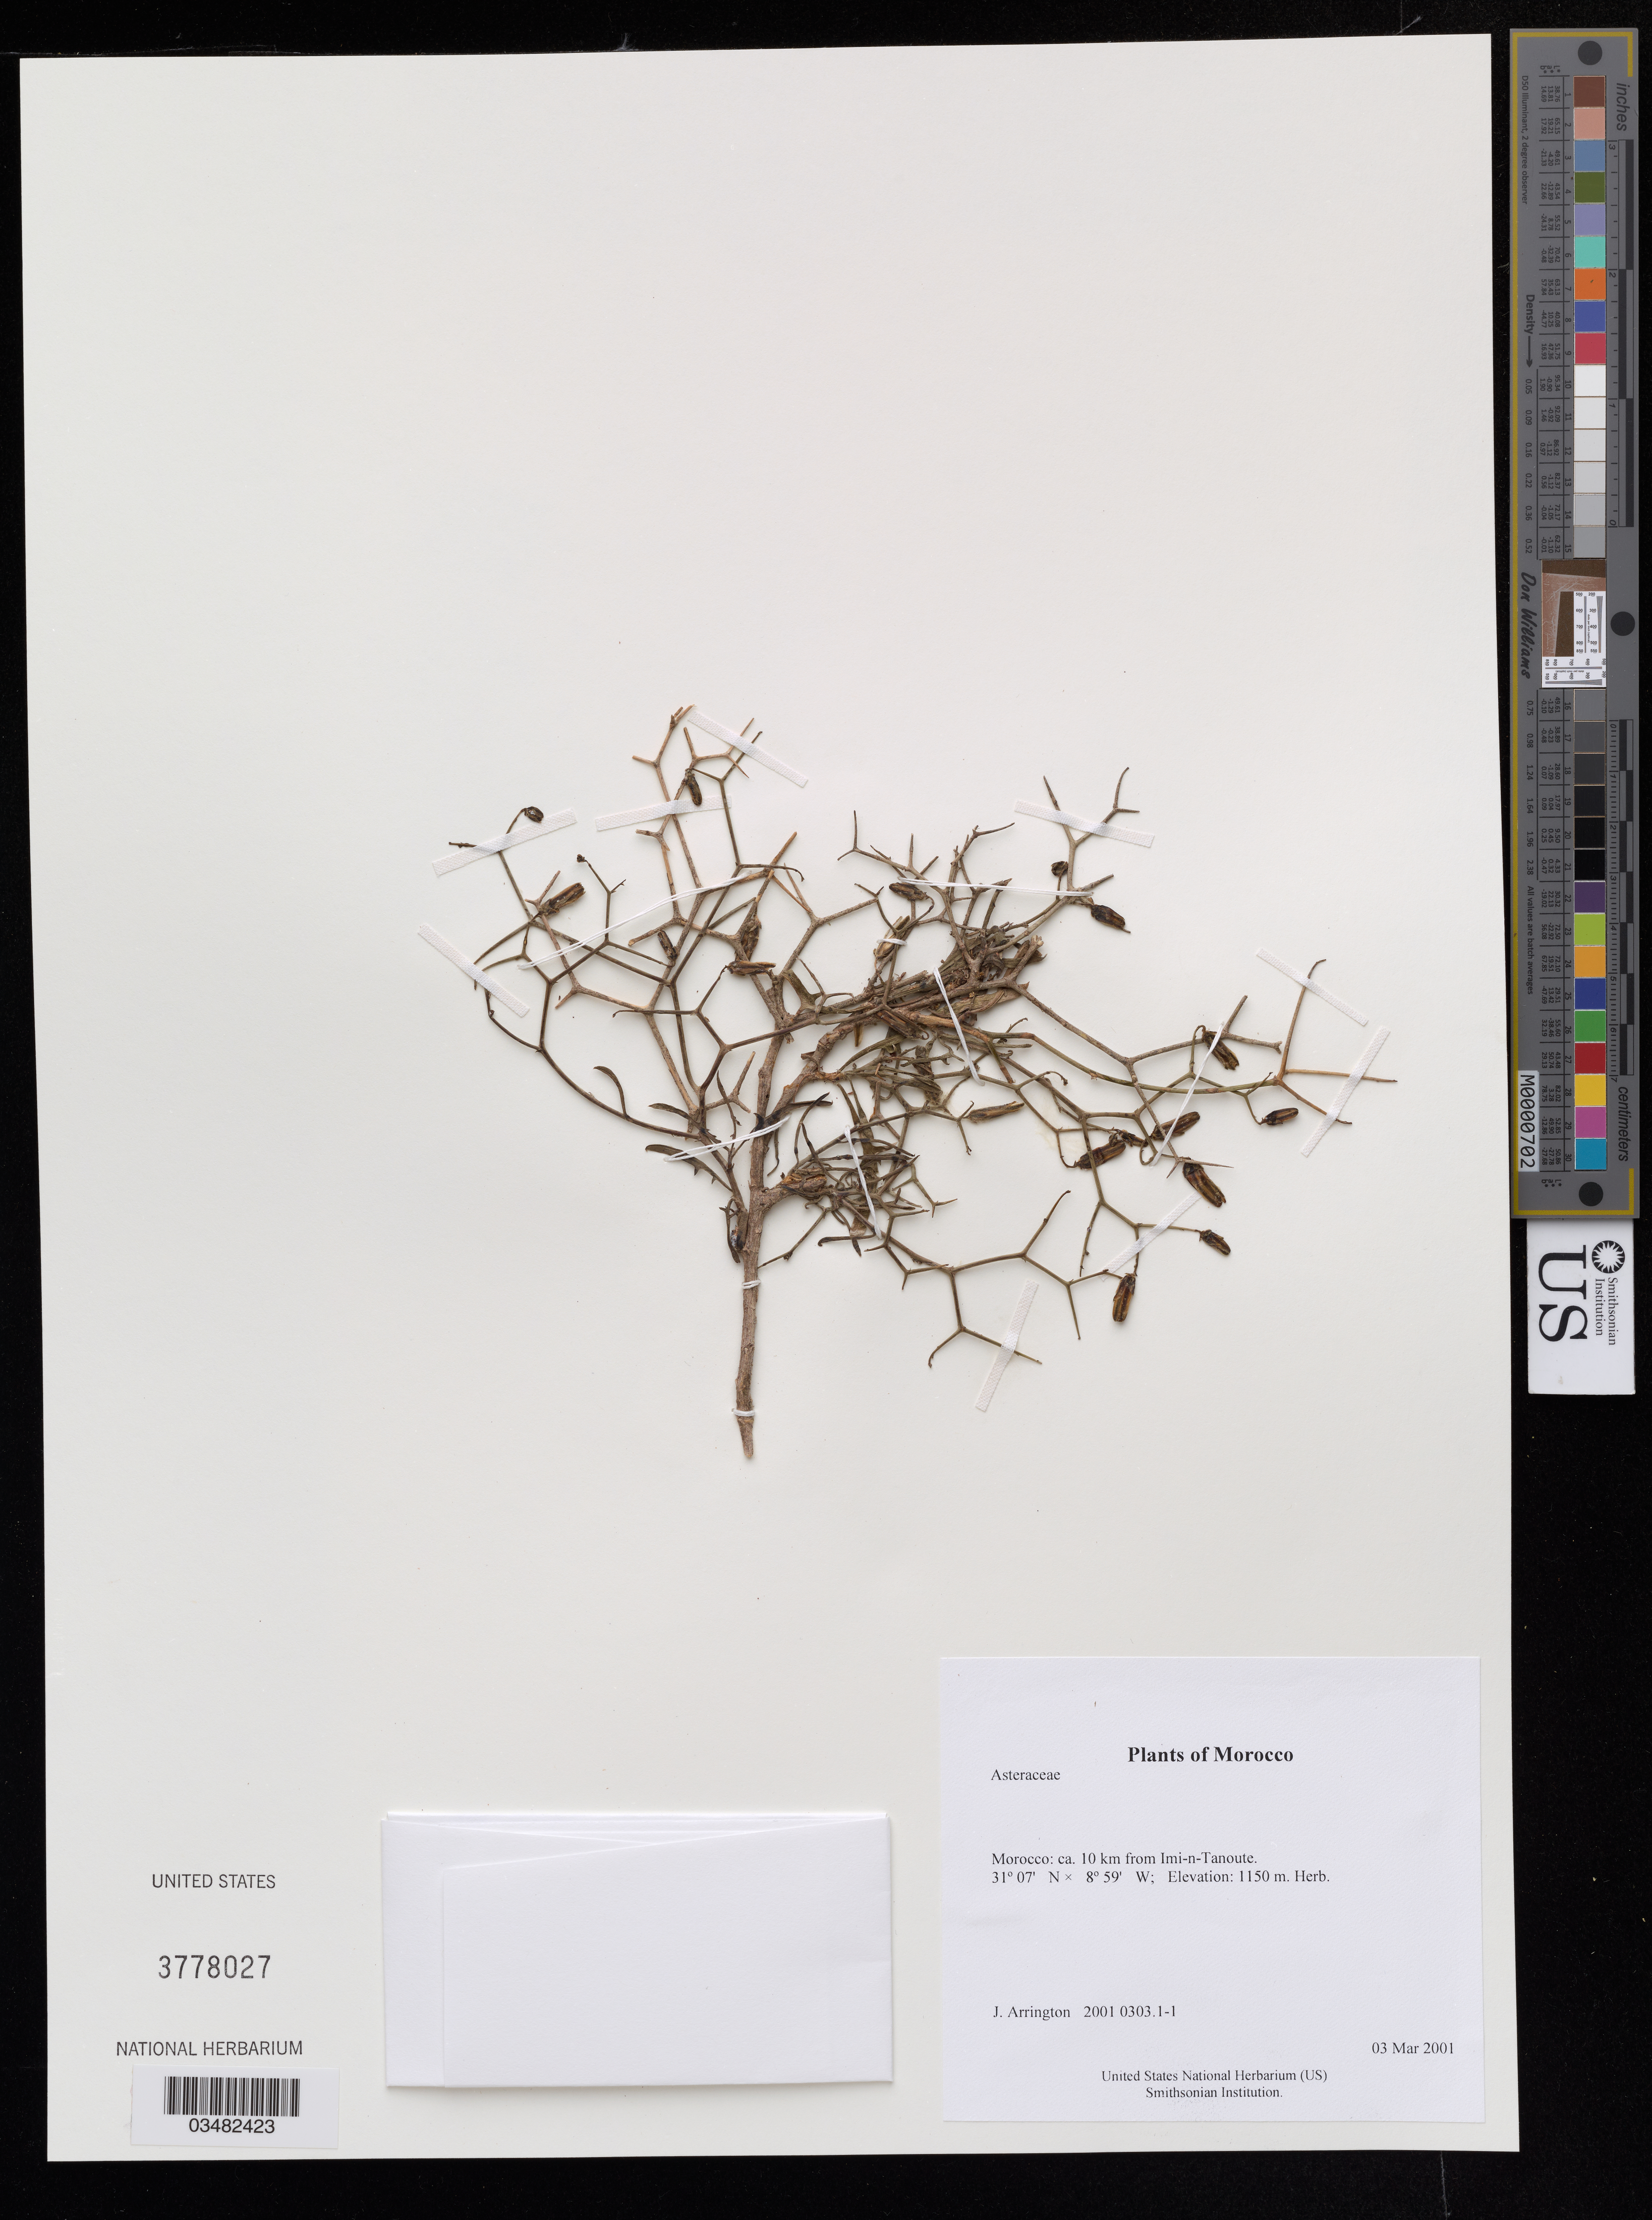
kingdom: Plantae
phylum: Tracheophyta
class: Magnoliopsida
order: Asterales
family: Asteraceae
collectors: J. Arrington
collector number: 2001 0303.1-1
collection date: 2001-03-03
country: Morocco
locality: ca. 10 km from Imi-n-Tanoute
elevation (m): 1150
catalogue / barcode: US 3778027